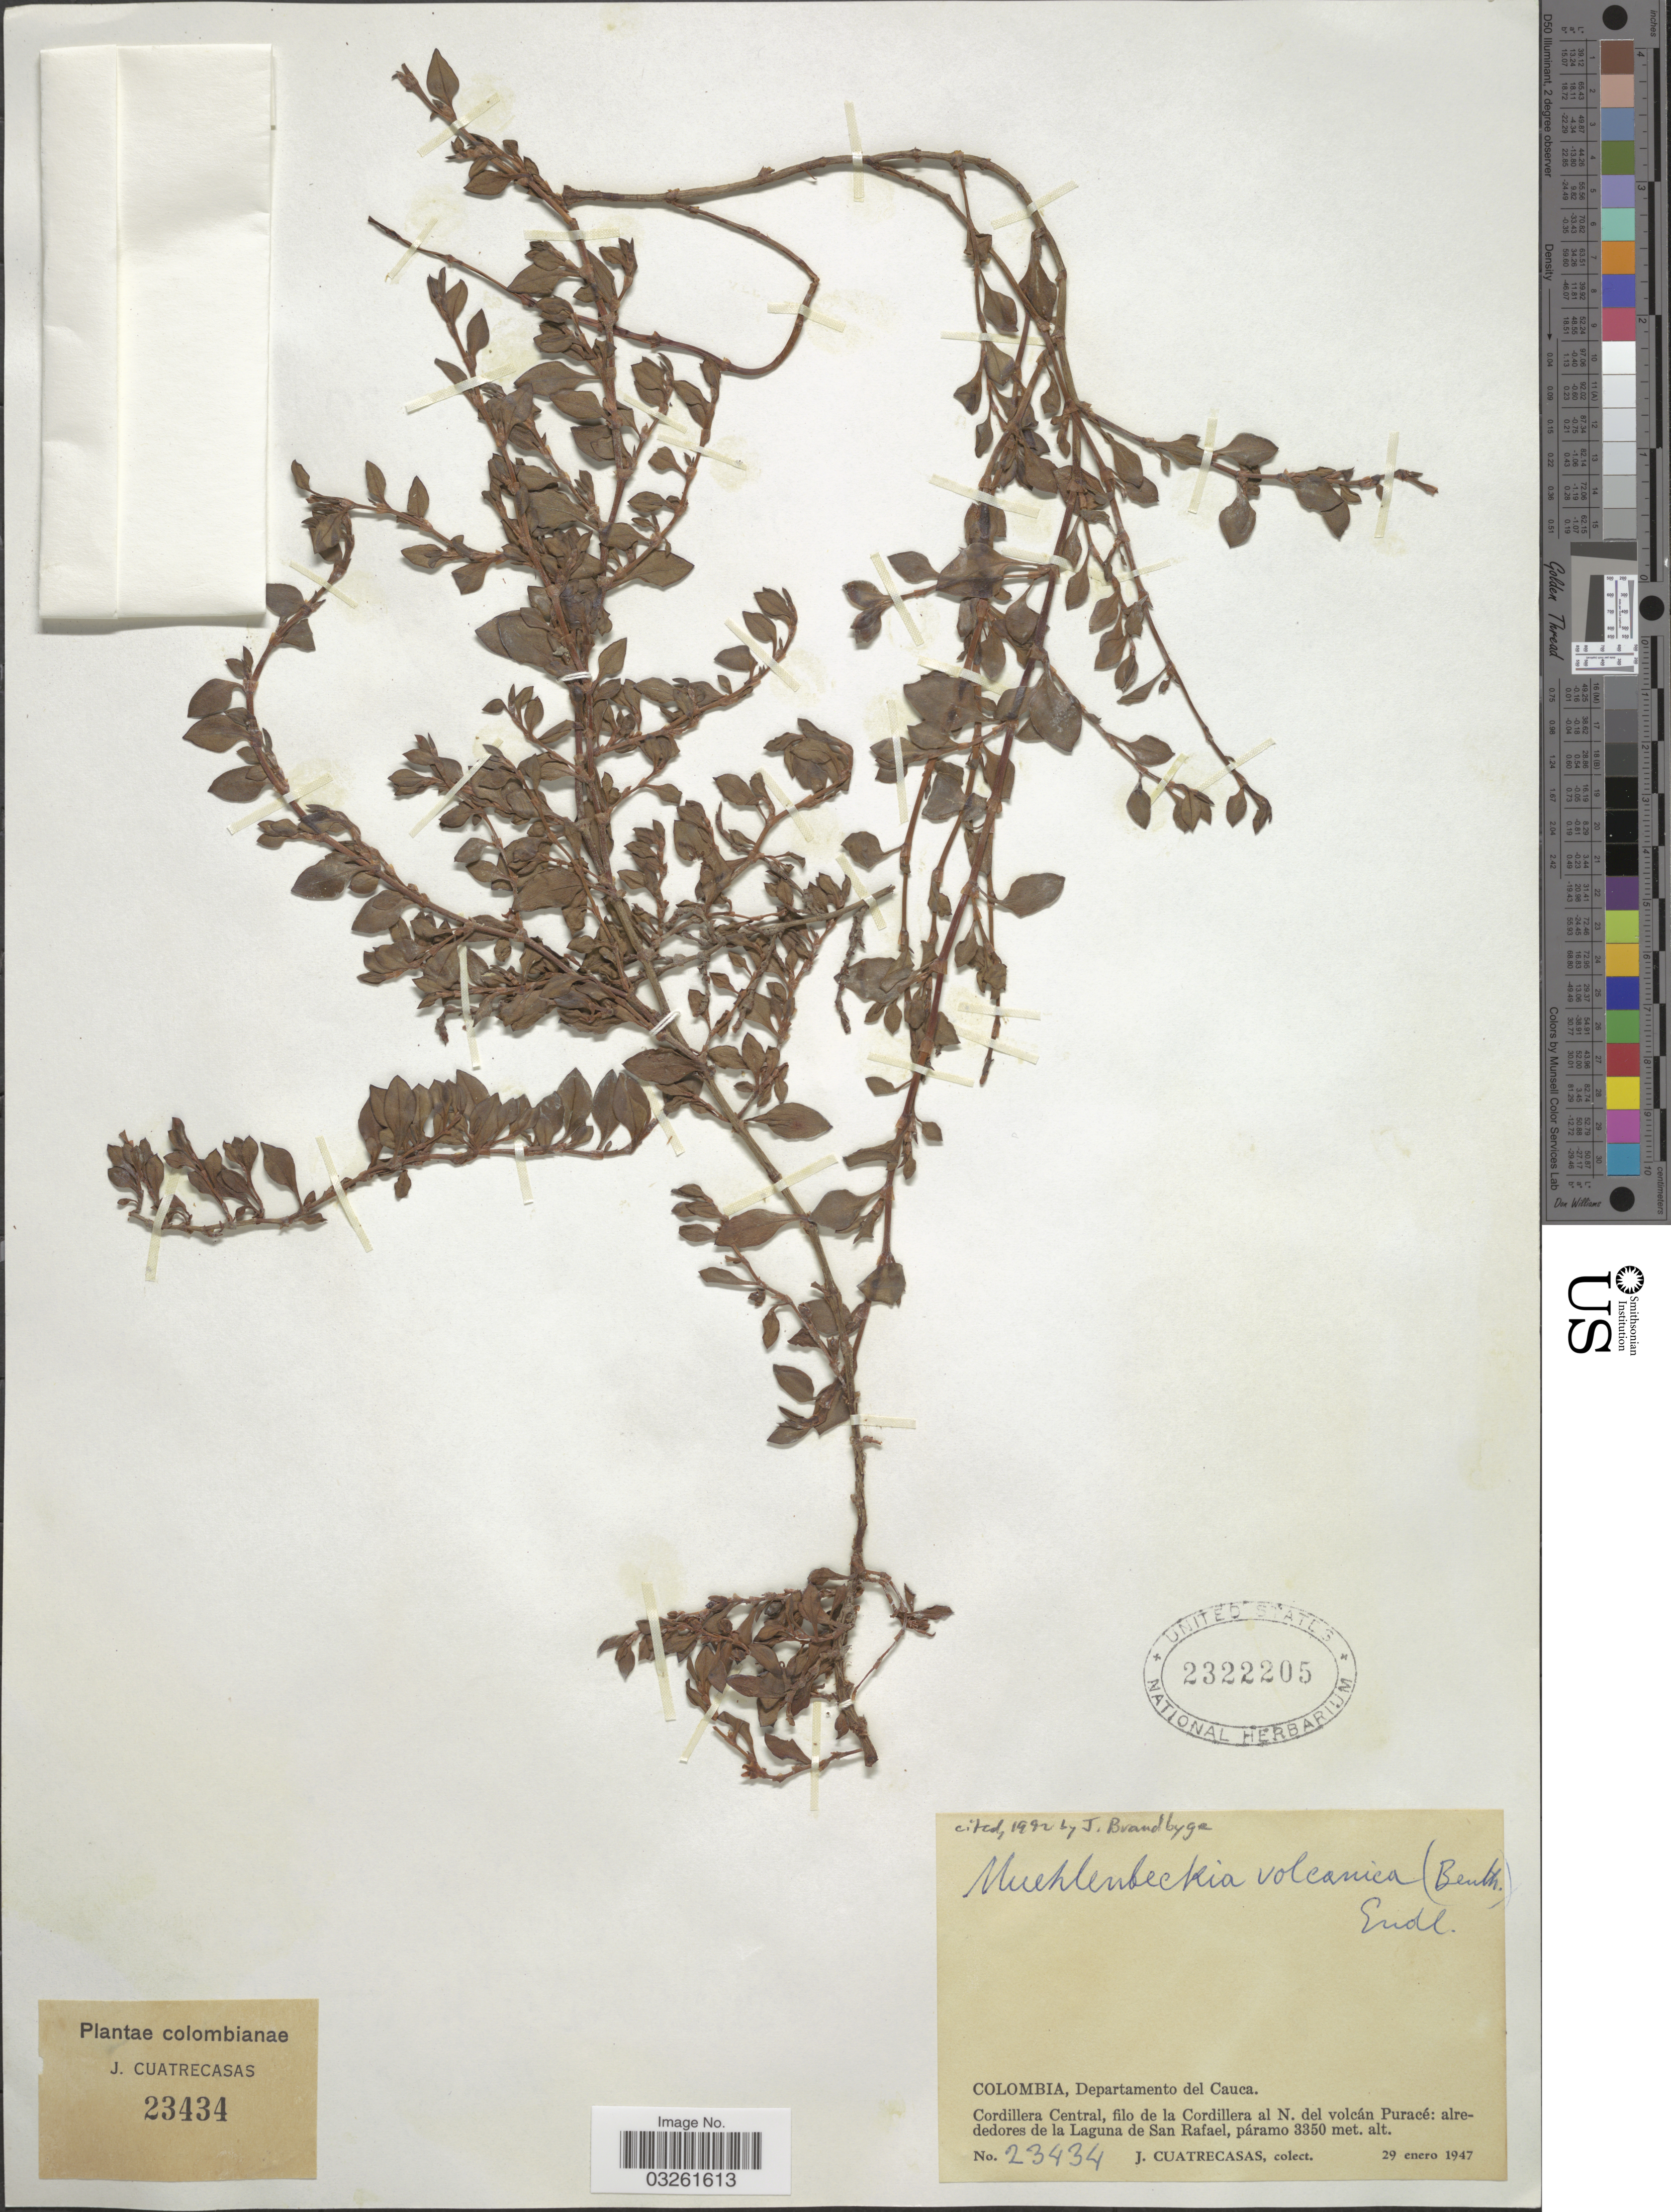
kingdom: Plantae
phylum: Tracheophyta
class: Magnoliopsida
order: Caryophyllales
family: Polygonaceae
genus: Muehlenbeckia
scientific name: Muehlenbeckia volcanica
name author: (Benth.) Endl.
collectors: J. Cuatrecasas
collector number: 23434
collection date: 1947-01-29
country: Colombia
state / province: Cauca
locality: Departamento del Cauca. Cordillera Central, filo de la Cordillera al N. del volcán Puracé: alrededores de la Laguna de San Rafael.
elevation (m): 3350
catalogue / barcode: US 2322205